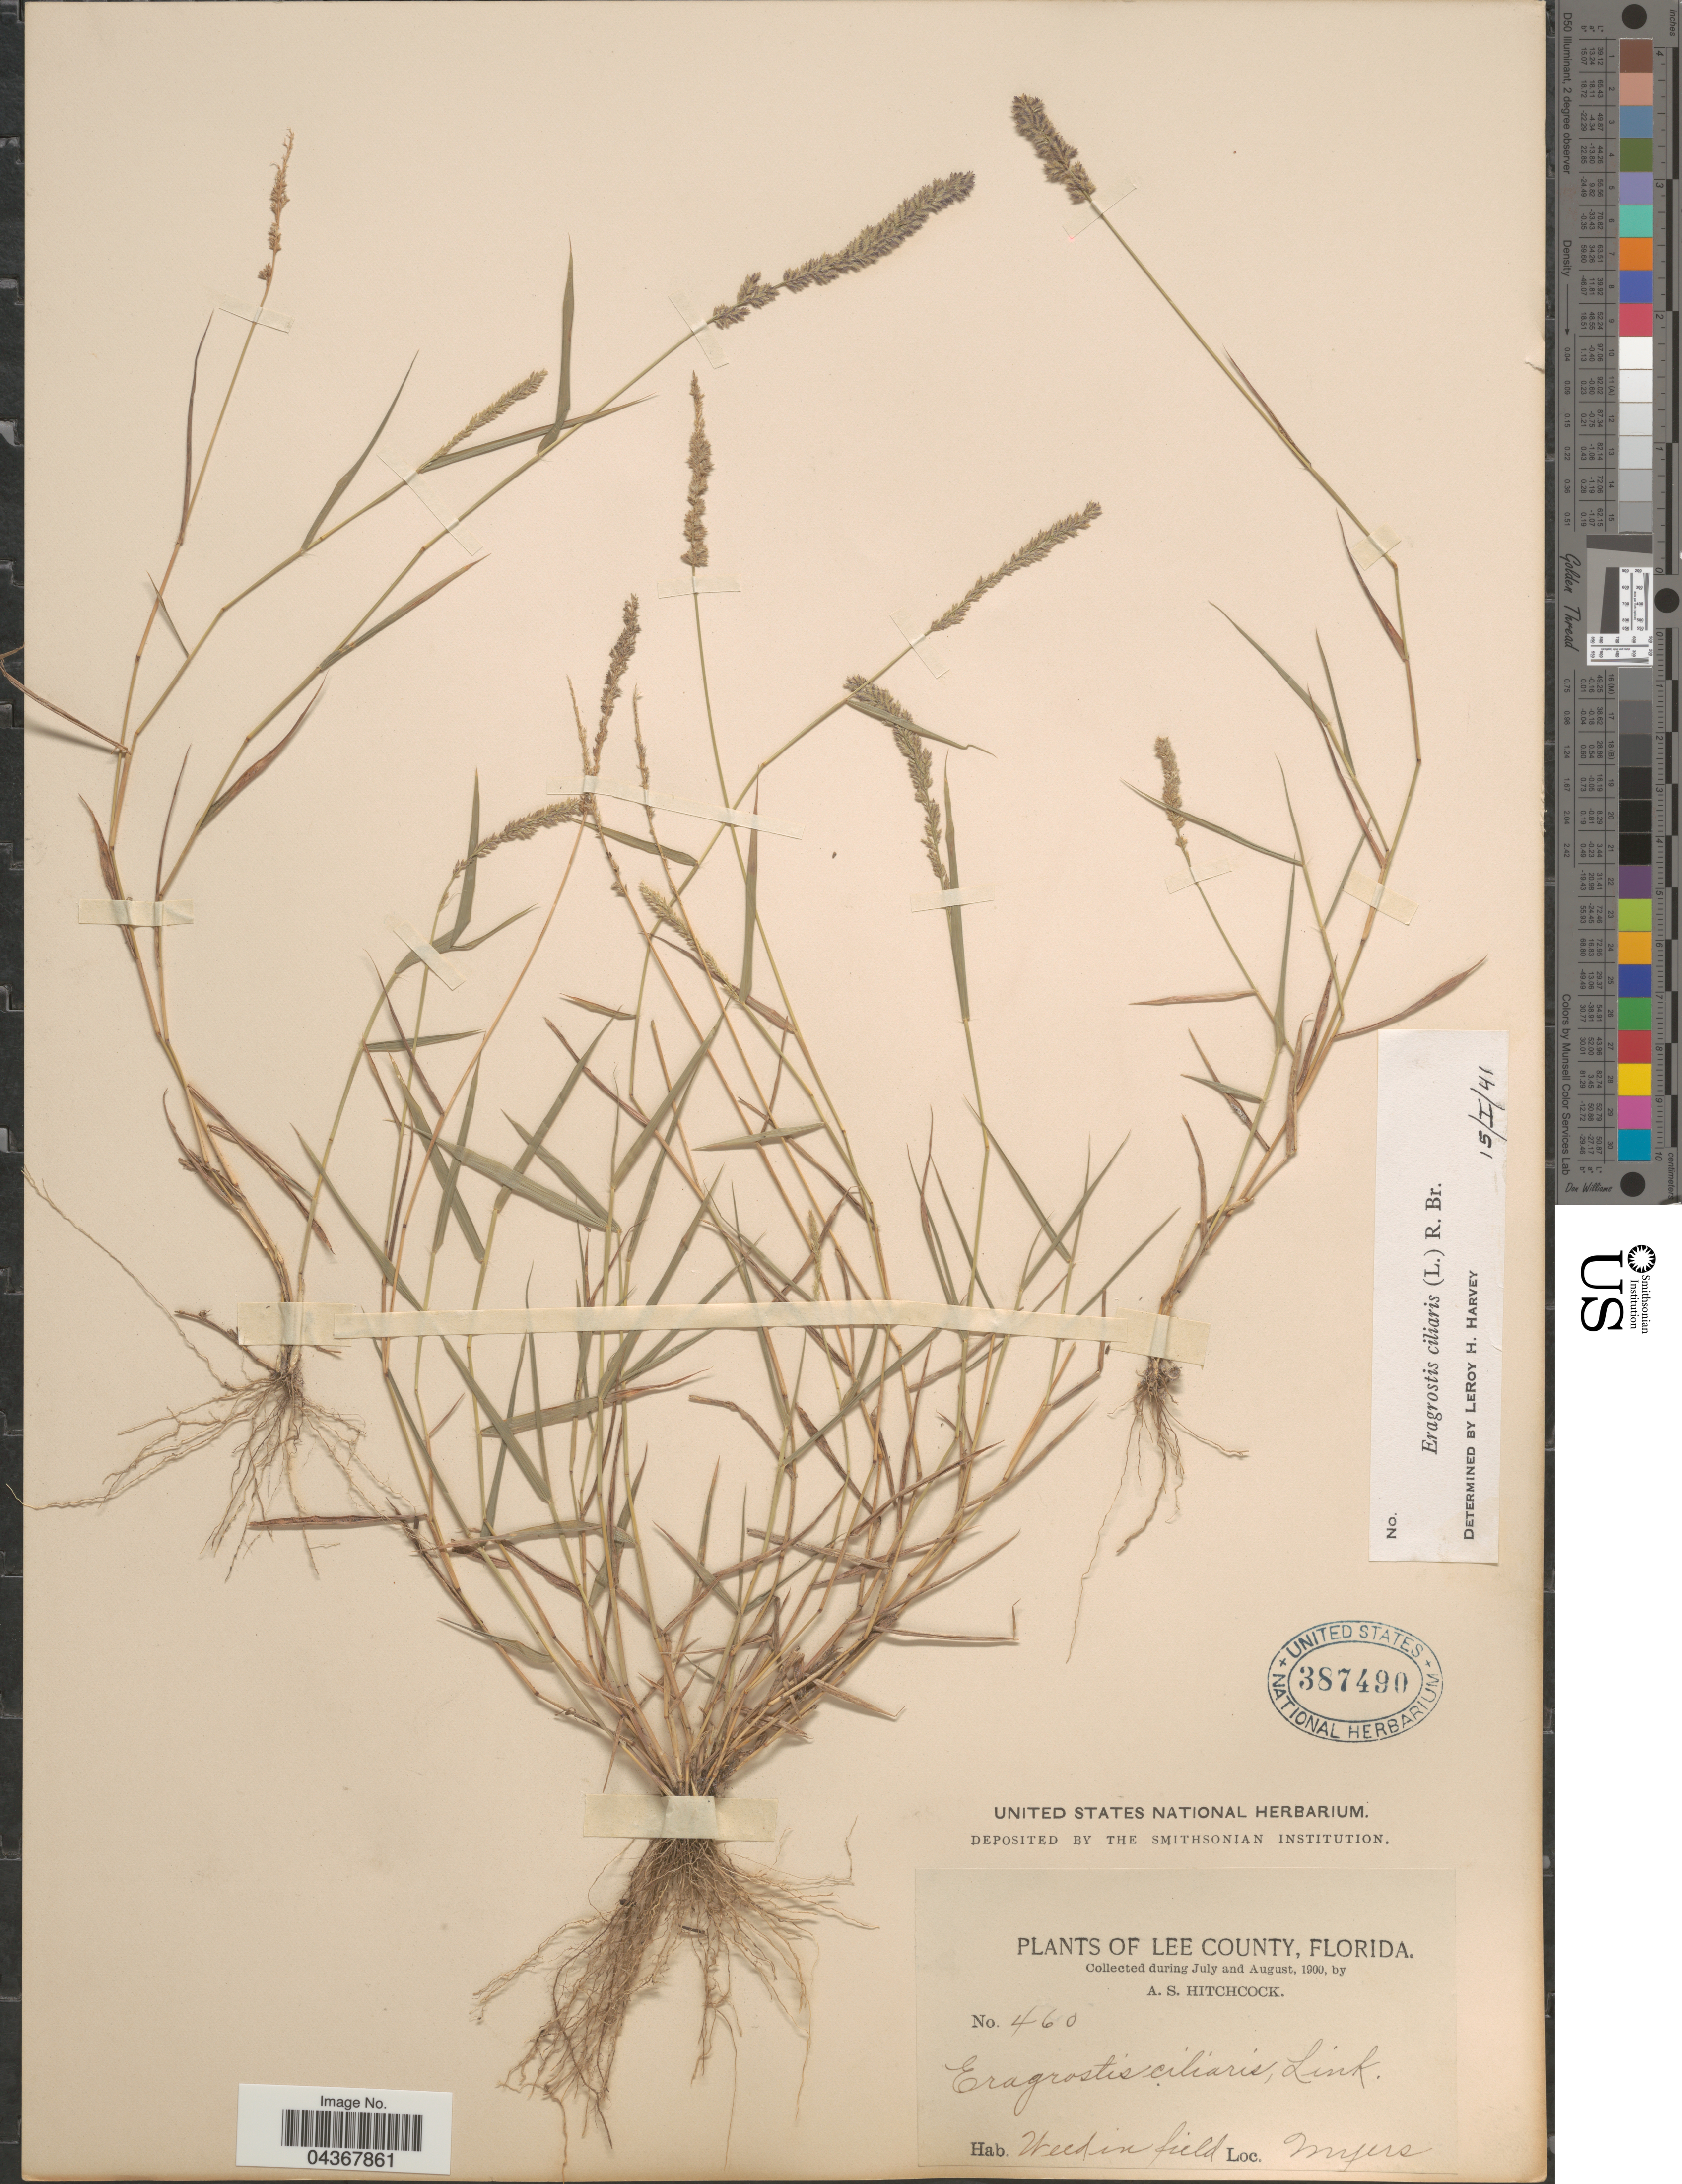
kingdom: Plantae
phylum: Tracheophyta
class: Liliopsida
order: Poales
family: Poaceae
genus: Eragrostis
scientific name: Eragrostis ciliaris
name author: (L.) R. Br.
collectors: A. S. Hitchcock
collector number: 460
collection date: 1900-07/1900-08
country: United States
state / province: Florida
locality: Lee County. Myers.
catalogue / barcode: US 387490